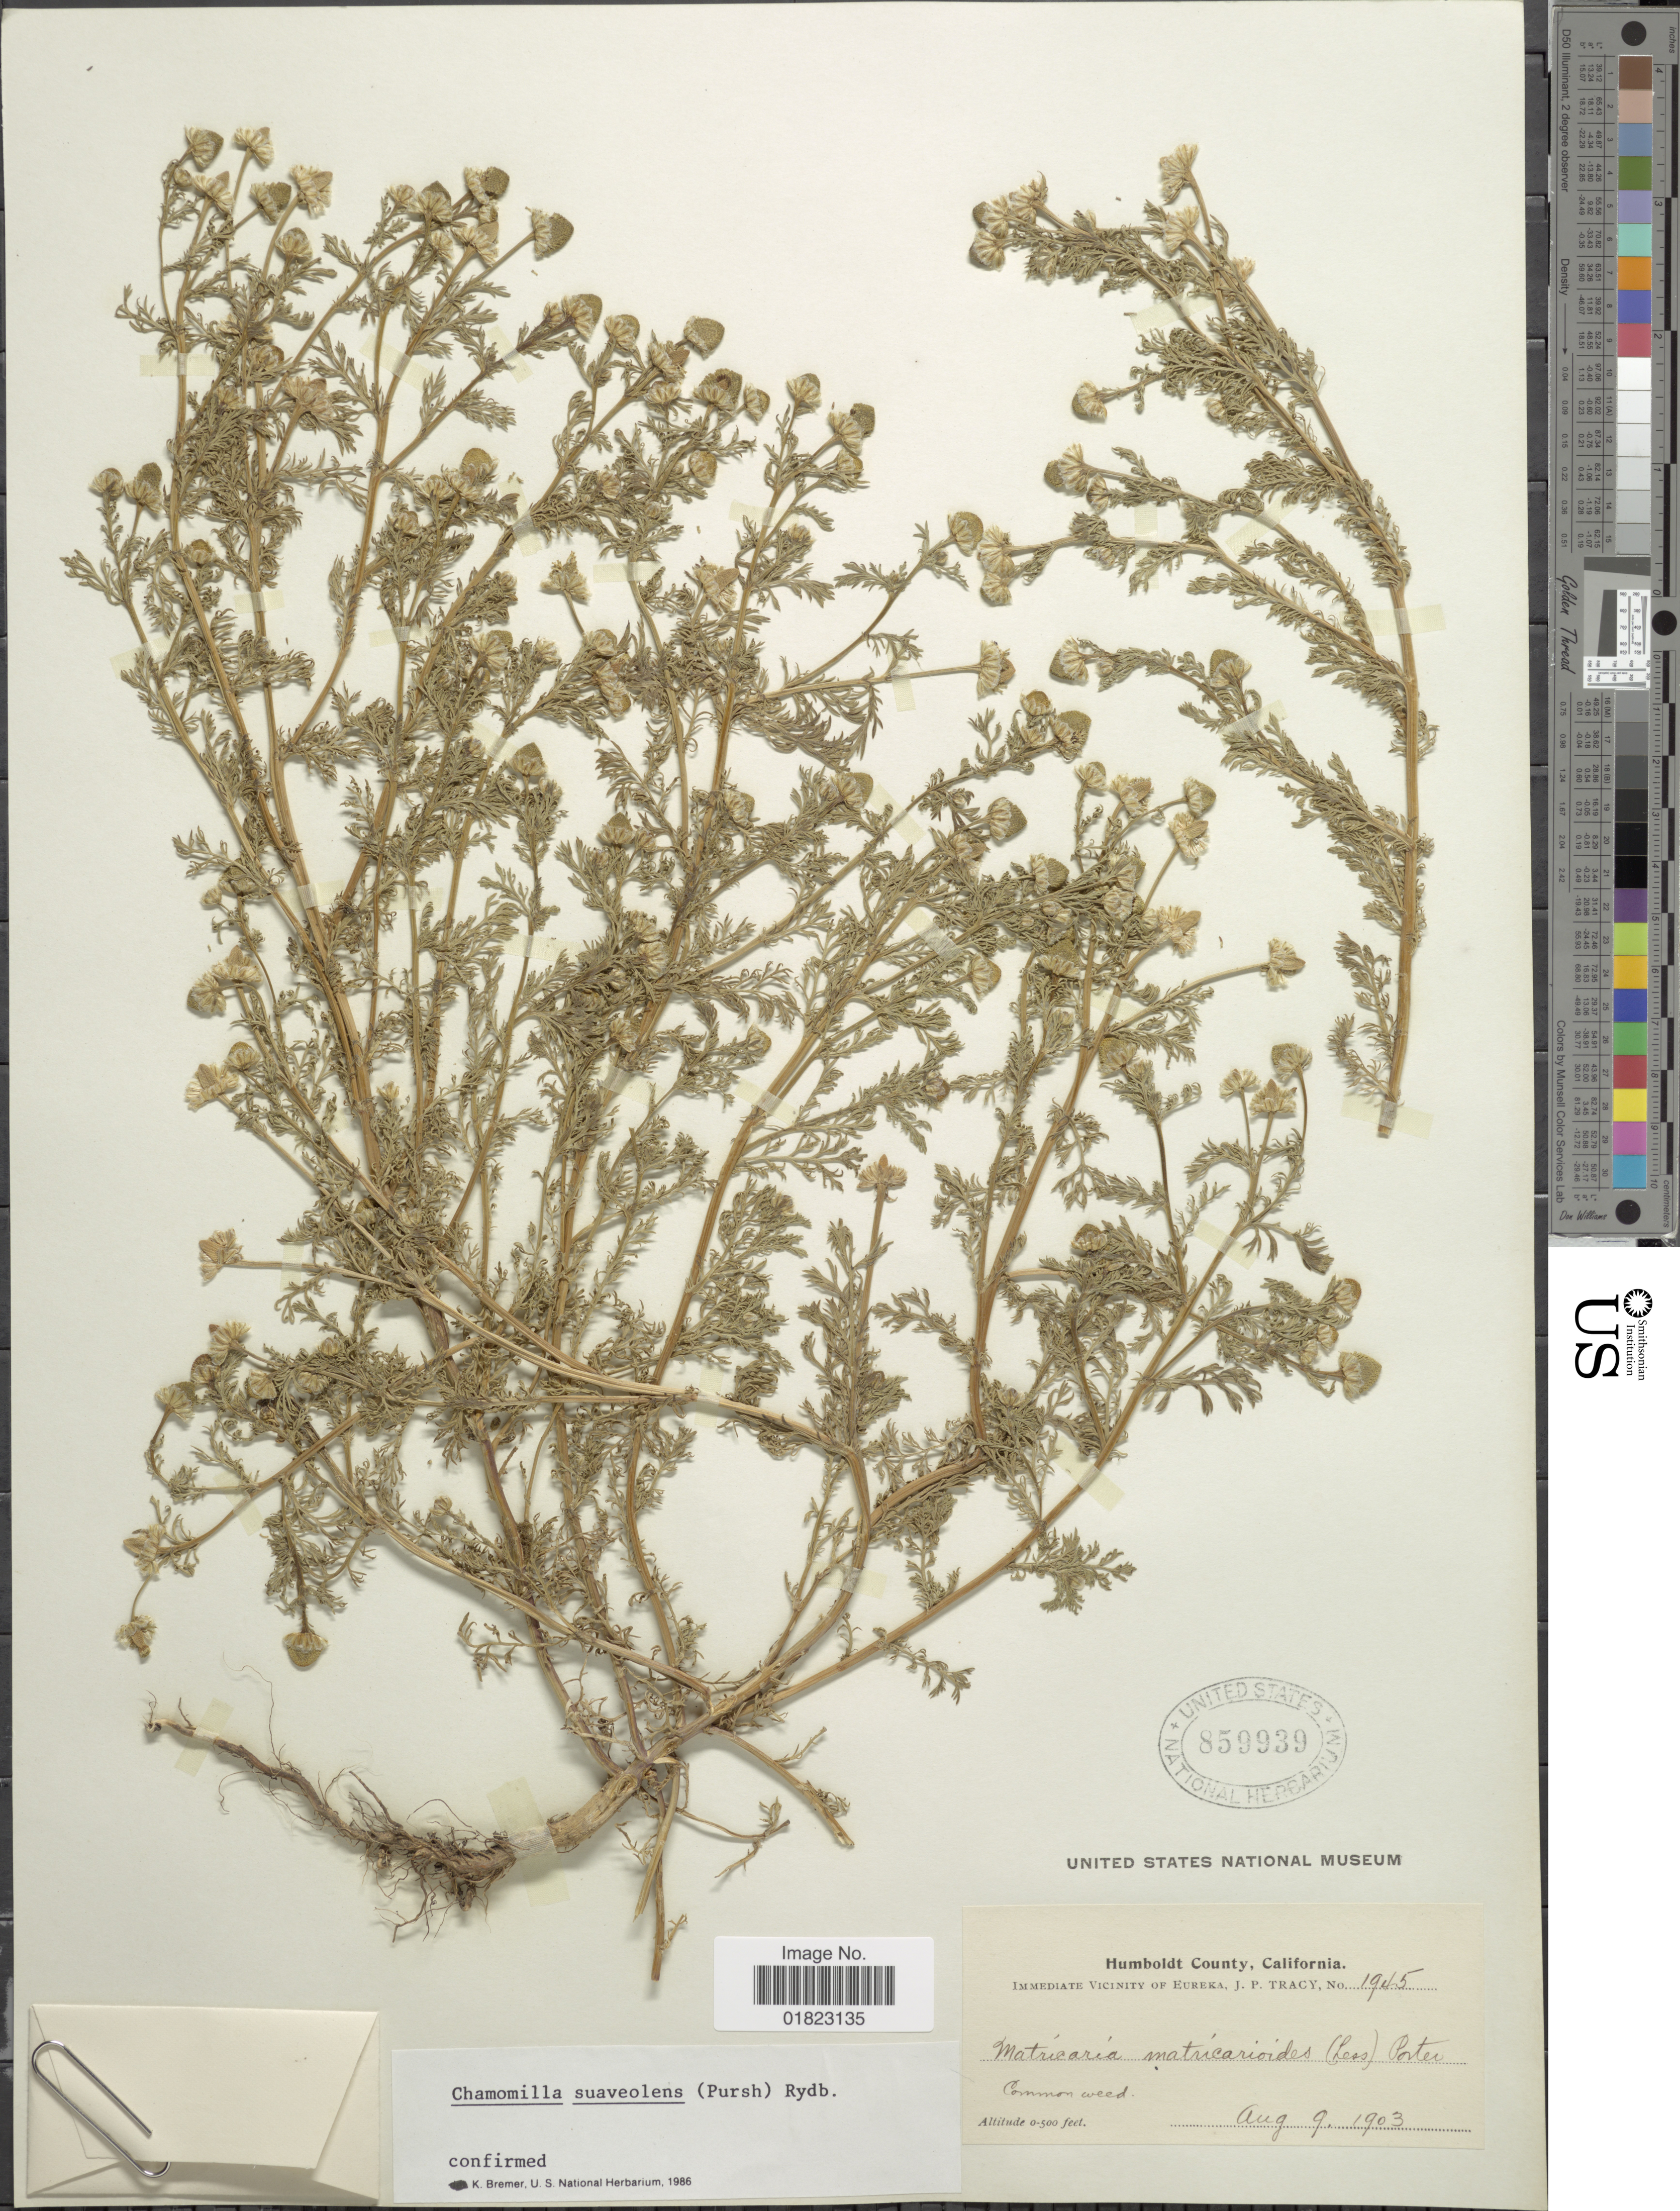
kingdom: Plantae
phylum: Tracheophyta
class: Magnoliopsida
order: Asterales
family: Asteraceae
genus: Matricaria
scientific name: Matricaria matricarioides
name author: (Less.) Porter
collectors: J. Tracy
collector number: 1945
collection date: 1903-08-09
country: United States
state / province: California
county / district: Humboldt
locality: Humboldt County, California.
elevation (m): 0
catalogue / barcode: US 859939